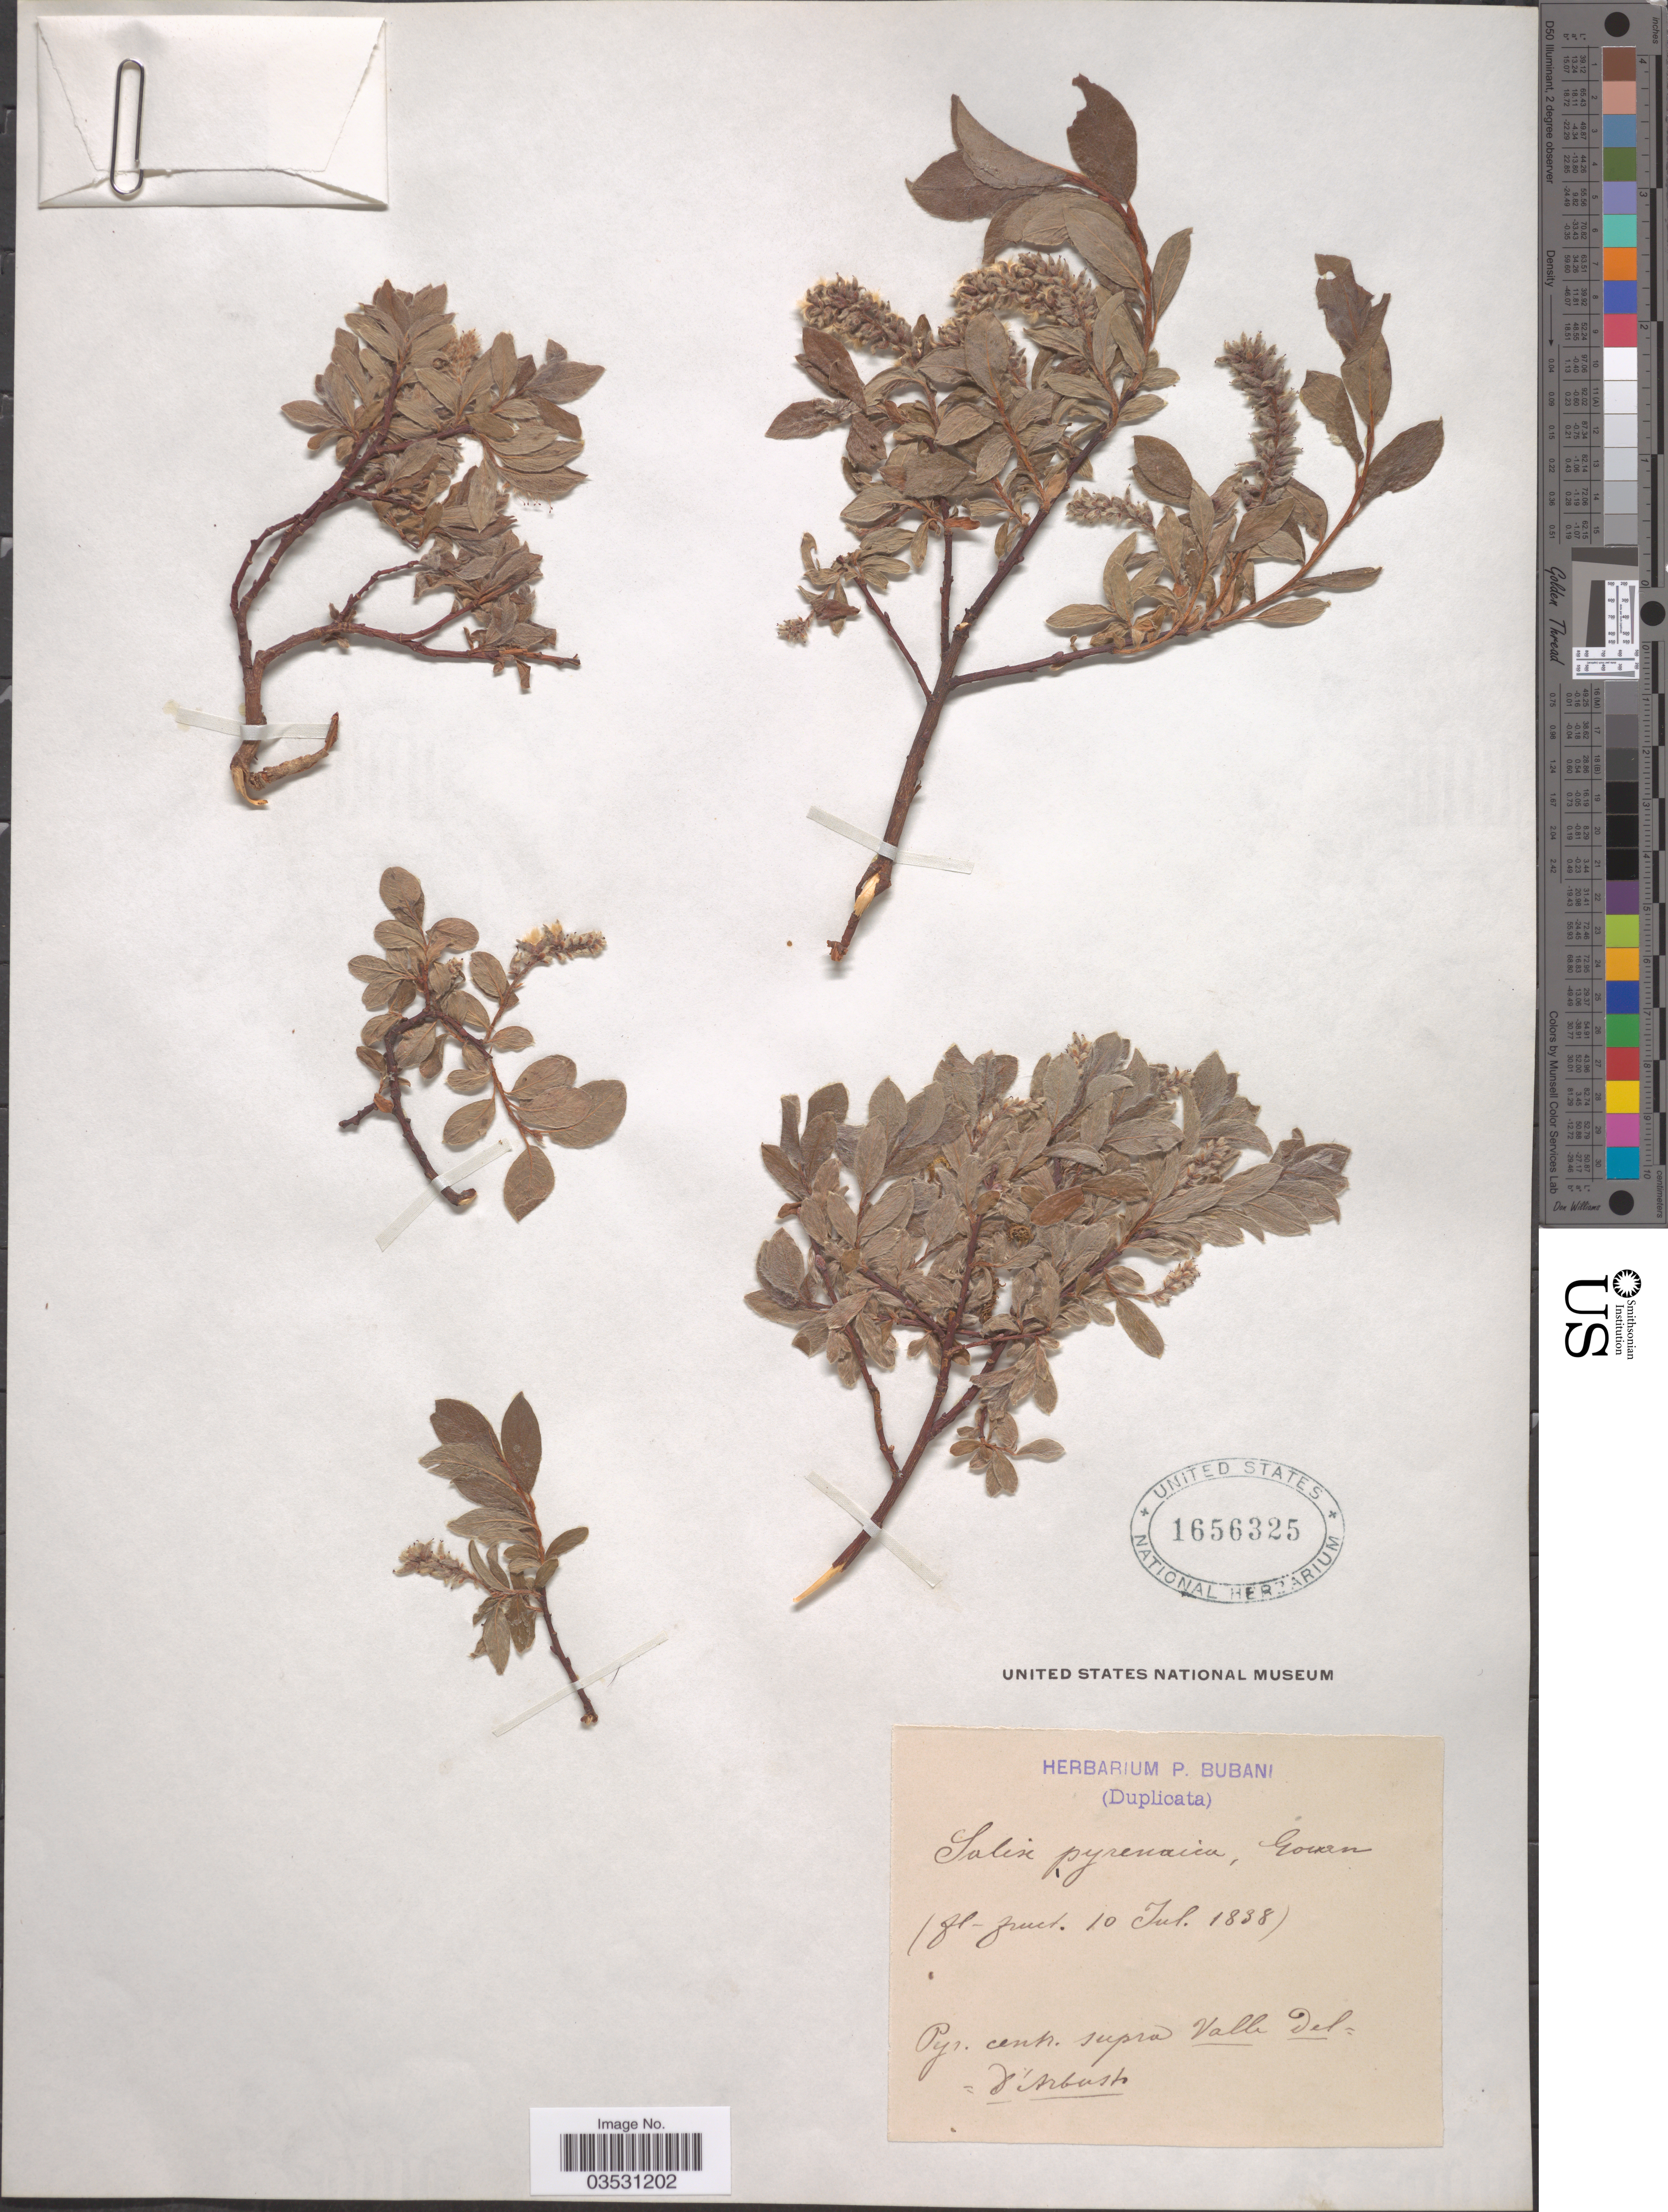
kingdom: Plantae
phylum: Tracheophyta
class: Magnoliopsida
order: Malpighiales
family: Salicaceae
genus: Salix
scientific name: Salix pyrenaica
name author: Gouan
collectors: ex herb. P. Bubani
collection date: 1838-07-10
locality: Pyr. centr. supra Valle del Pitrbush [interpreted].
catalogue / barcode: US 1656325